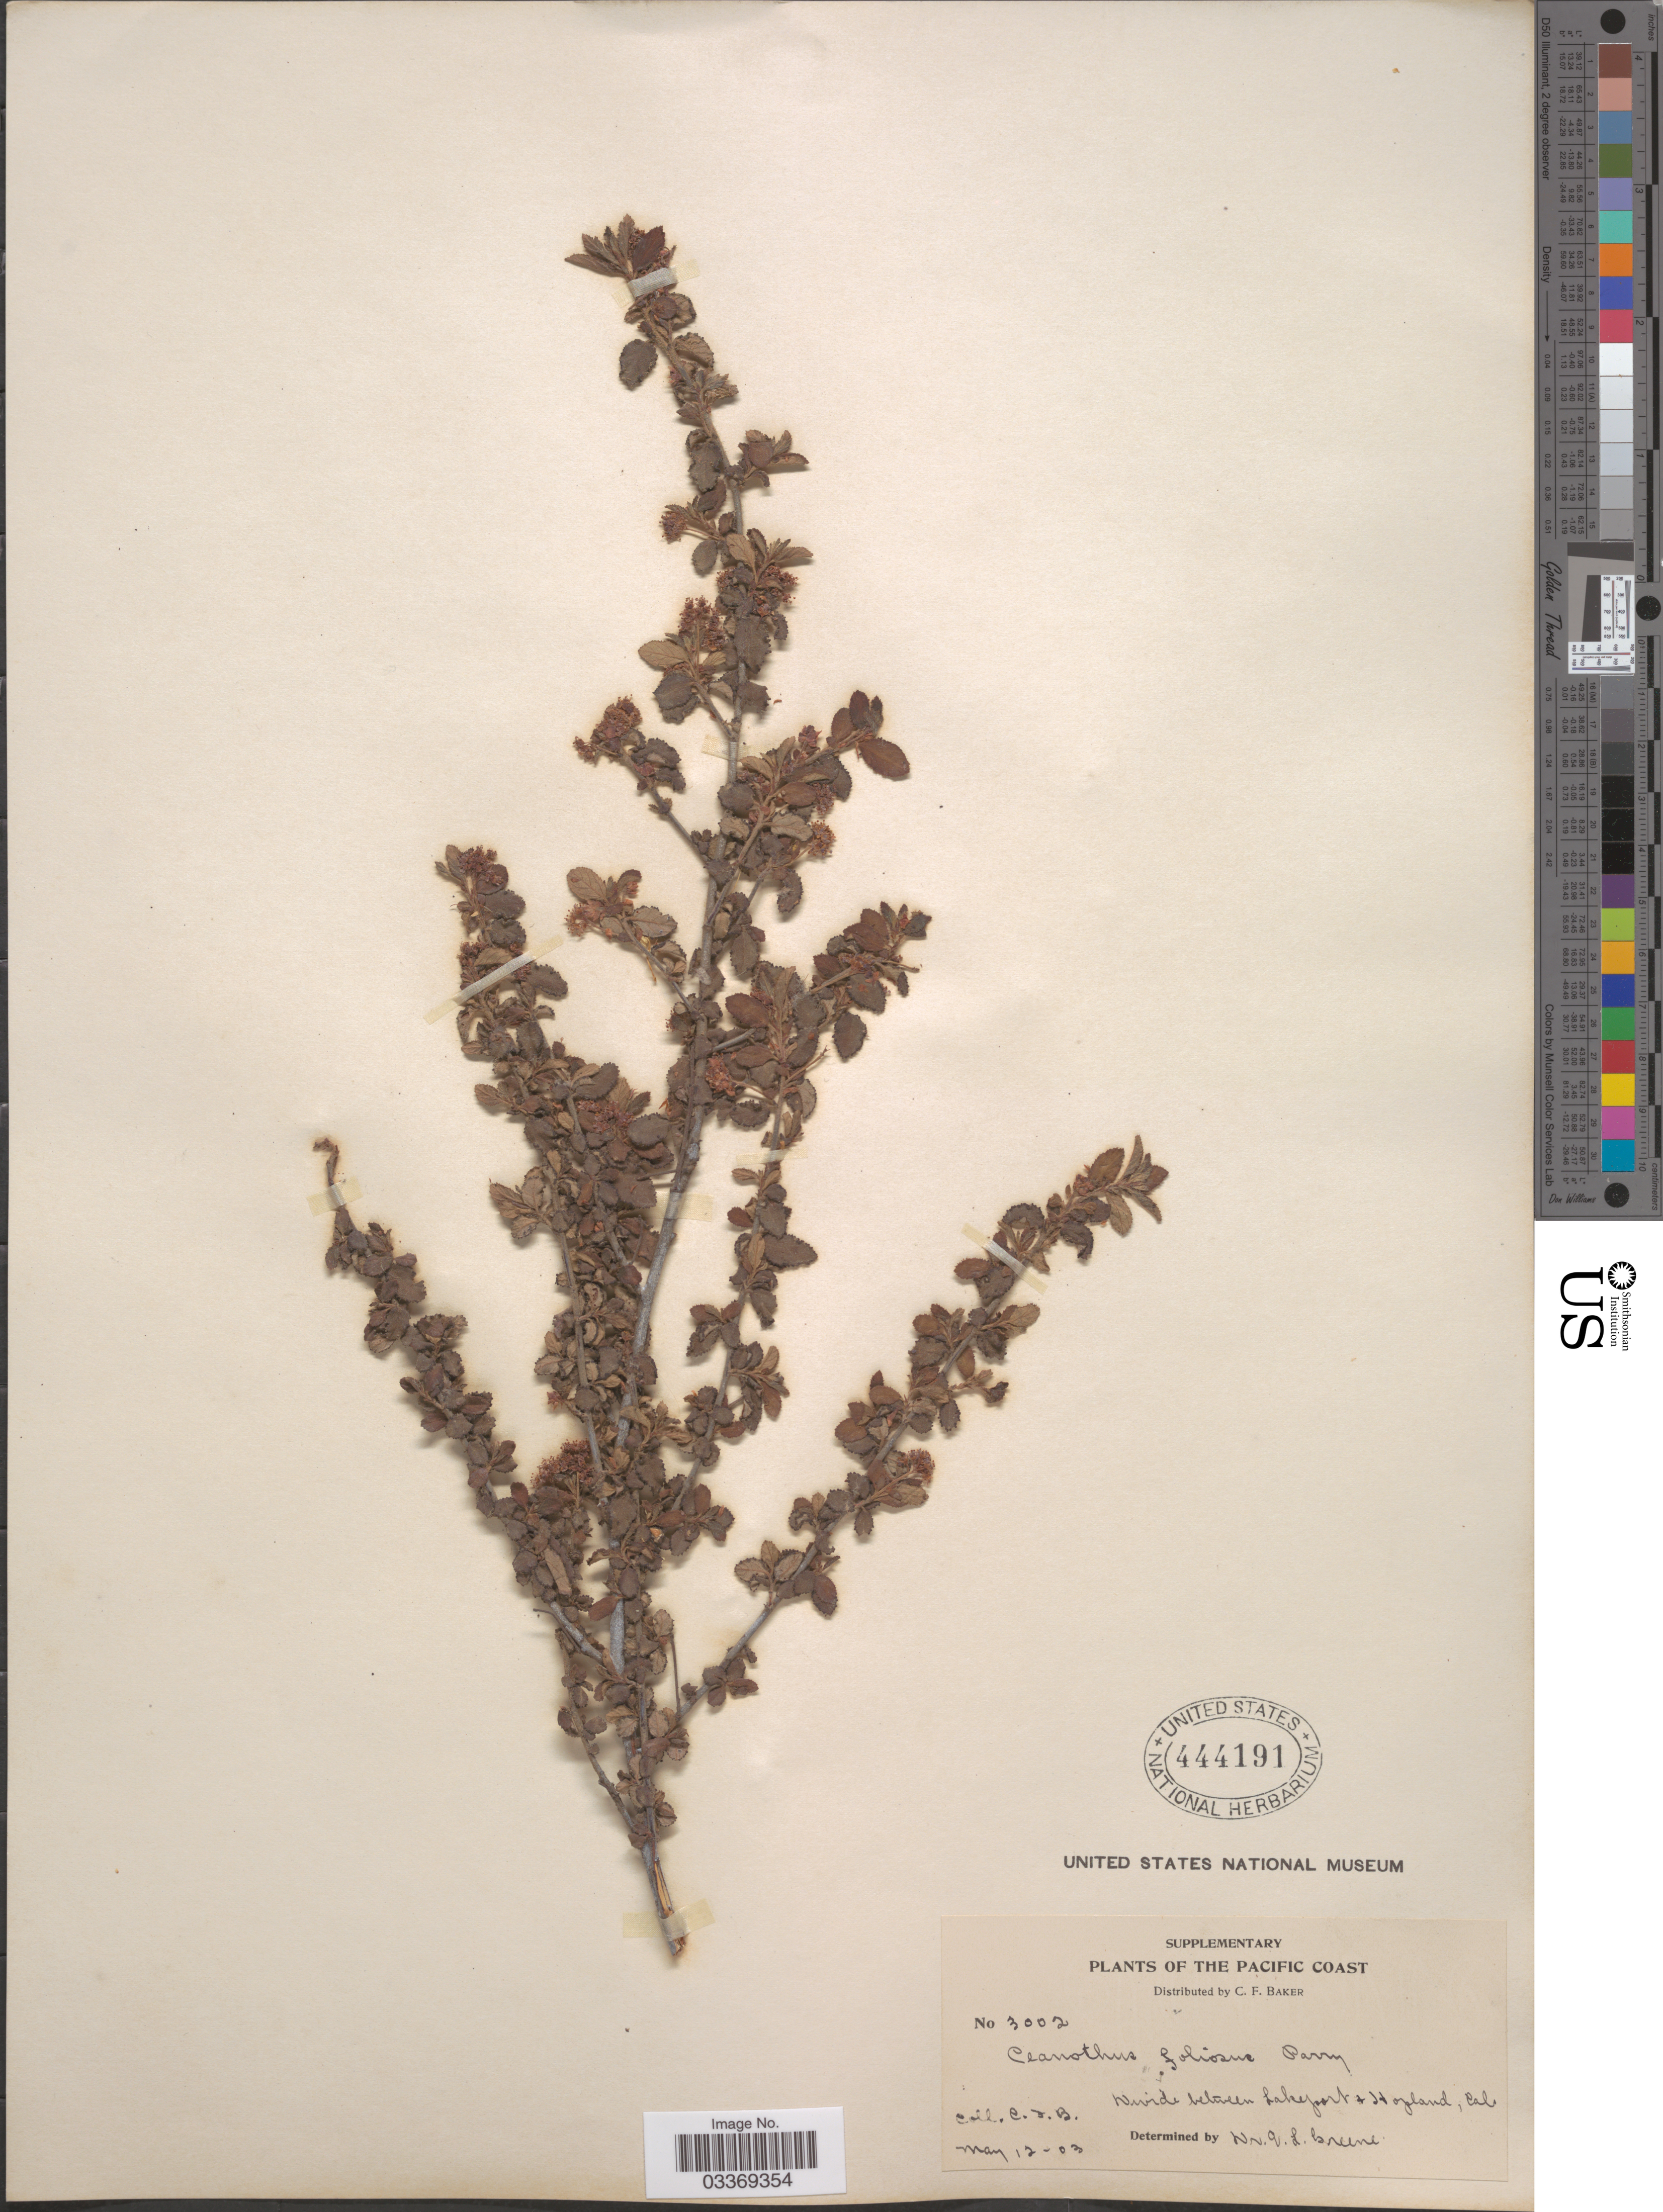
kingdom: Plantae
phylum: Tracheophyta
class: Magnoliopsida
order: Rosales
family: Rhamnaceae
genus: Ceanothus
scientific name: Ceanothus foliosus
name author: Parry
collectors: C. F. Baker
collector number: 3002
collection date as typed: Transcribed d/m/y: 12/5/3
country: United States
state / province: California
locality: Divide between Lakeport & Hopland. The Pacific Coast.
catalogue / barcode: US 444191